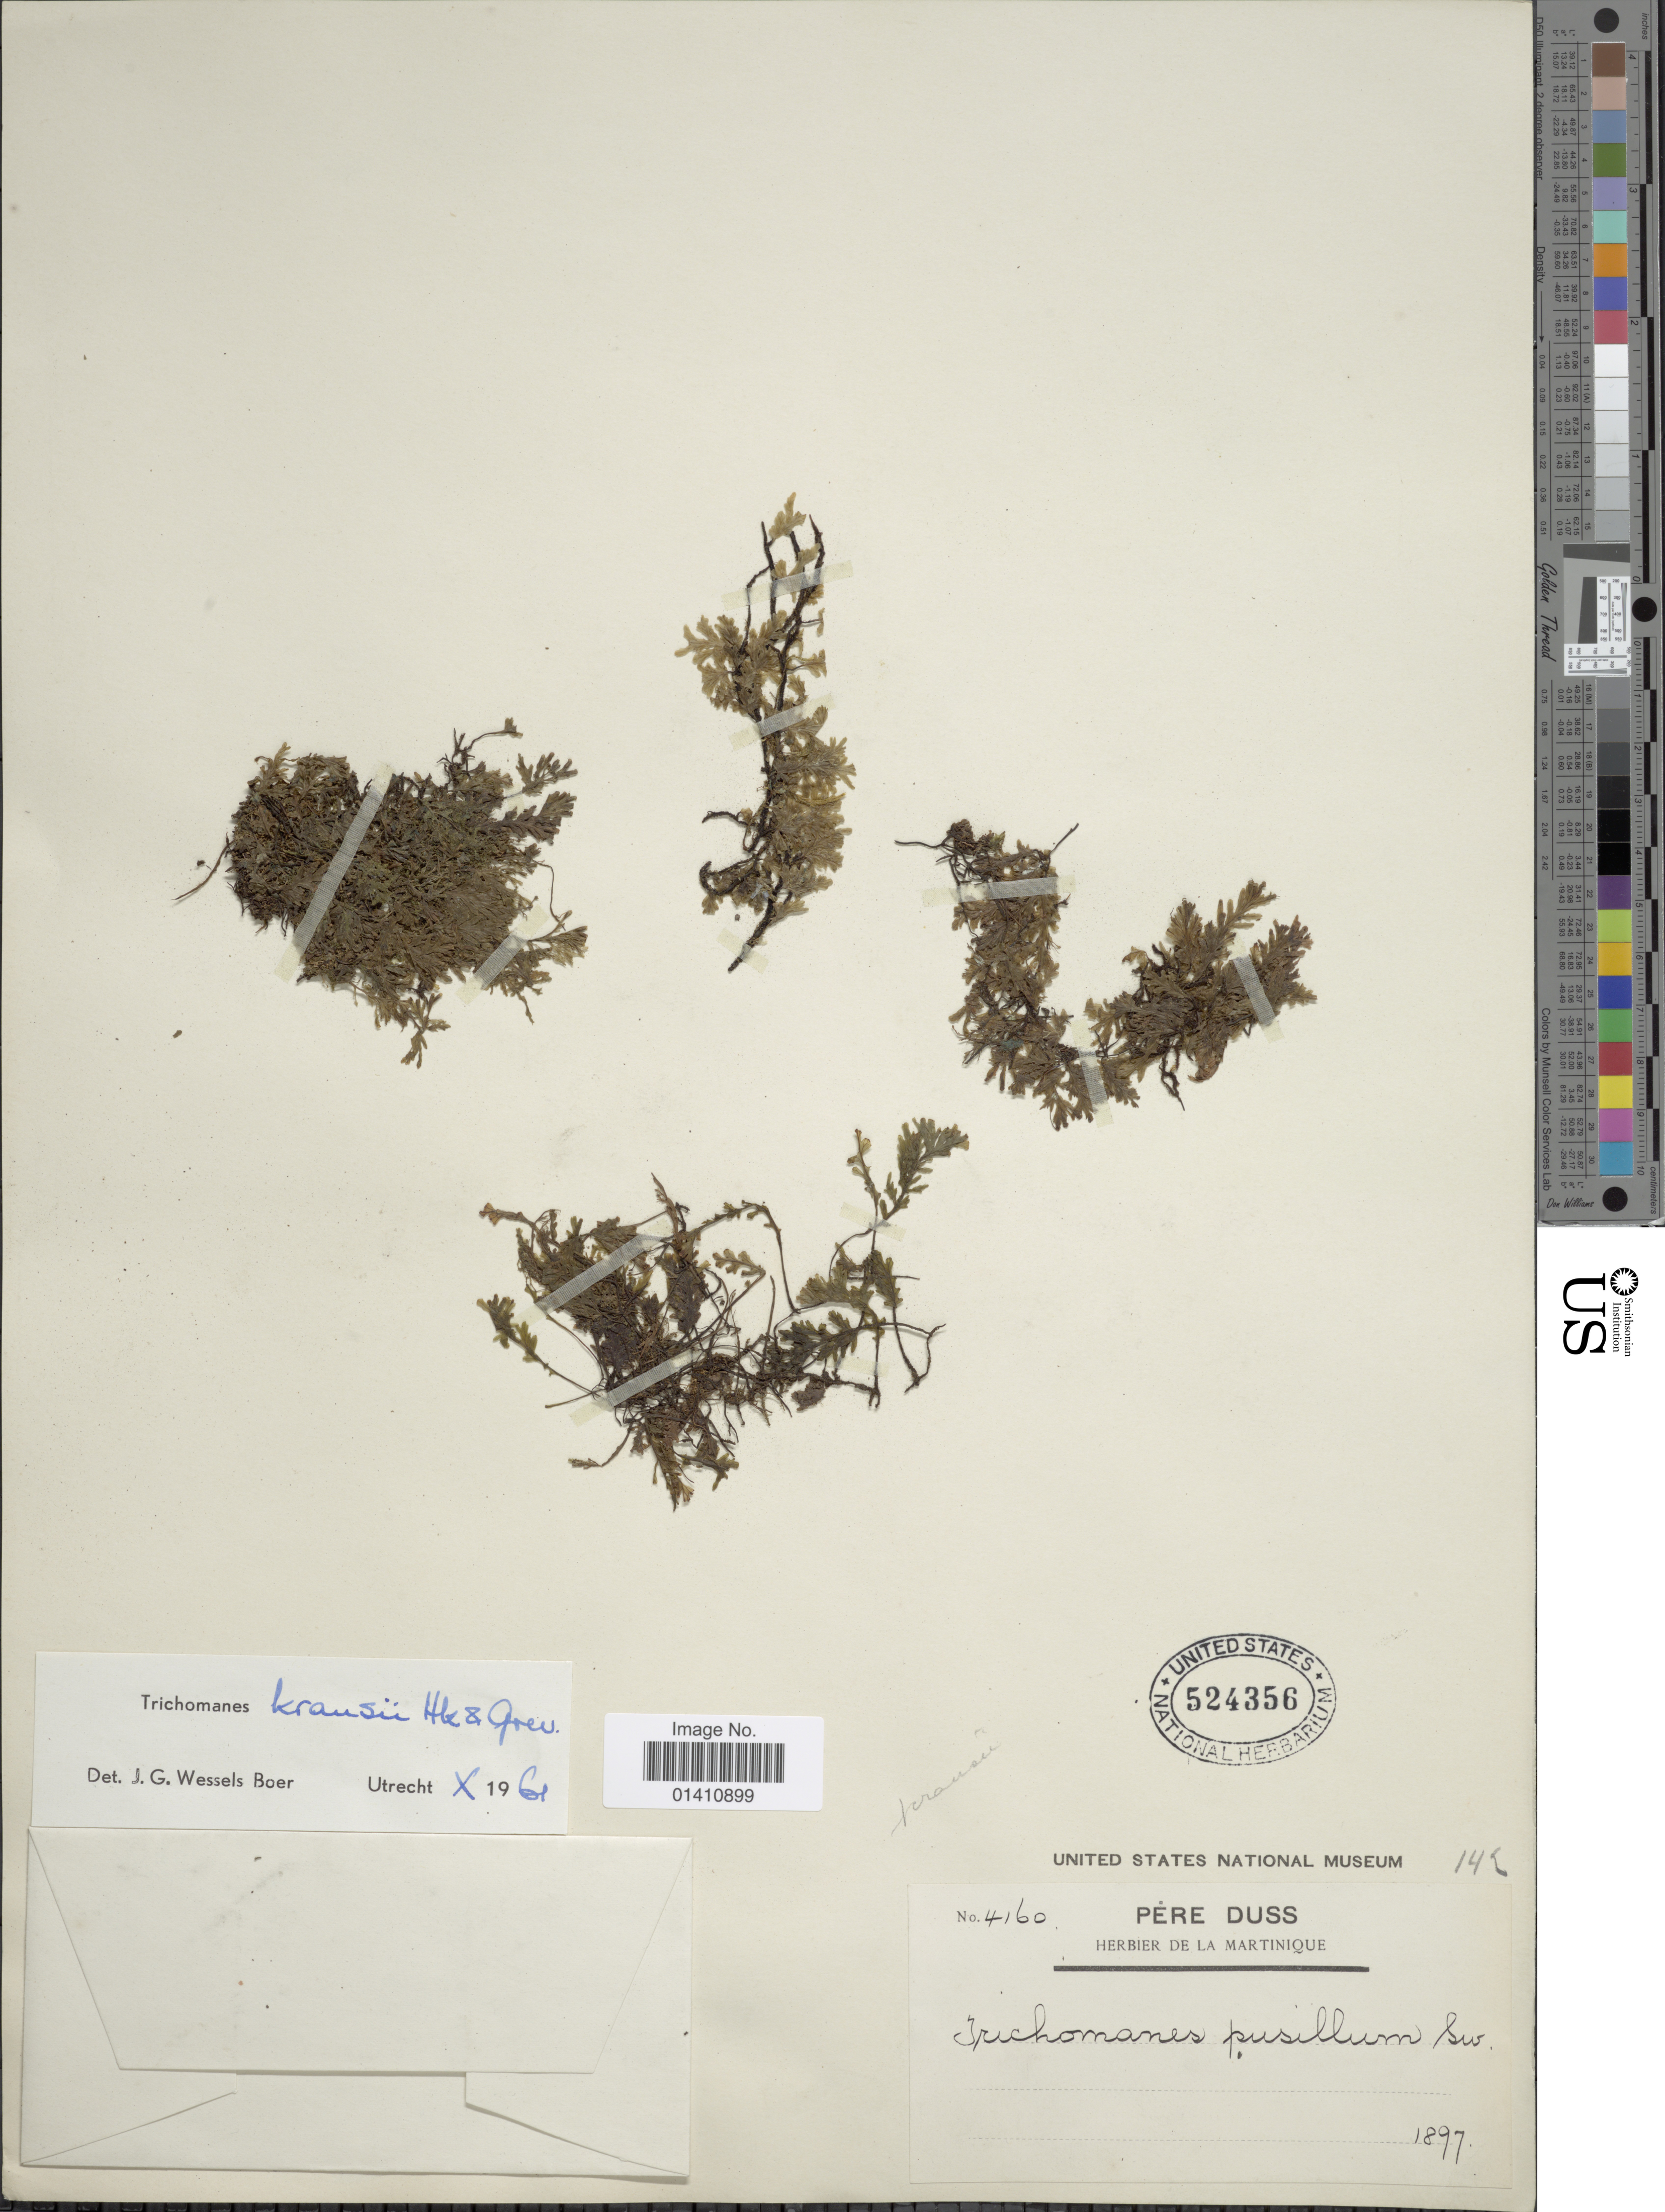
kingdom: Plantae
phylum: Tracheophyta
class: Polypodiopsida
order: Hymenophyllales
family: Hymenophyllaceae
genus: Didymoglossum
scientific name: Didymoglossum kraussii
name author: (Hook. & Grev.) C. Presl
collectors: Père Duss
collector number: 4160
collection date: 1897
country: Martinique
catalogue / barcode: US 524356